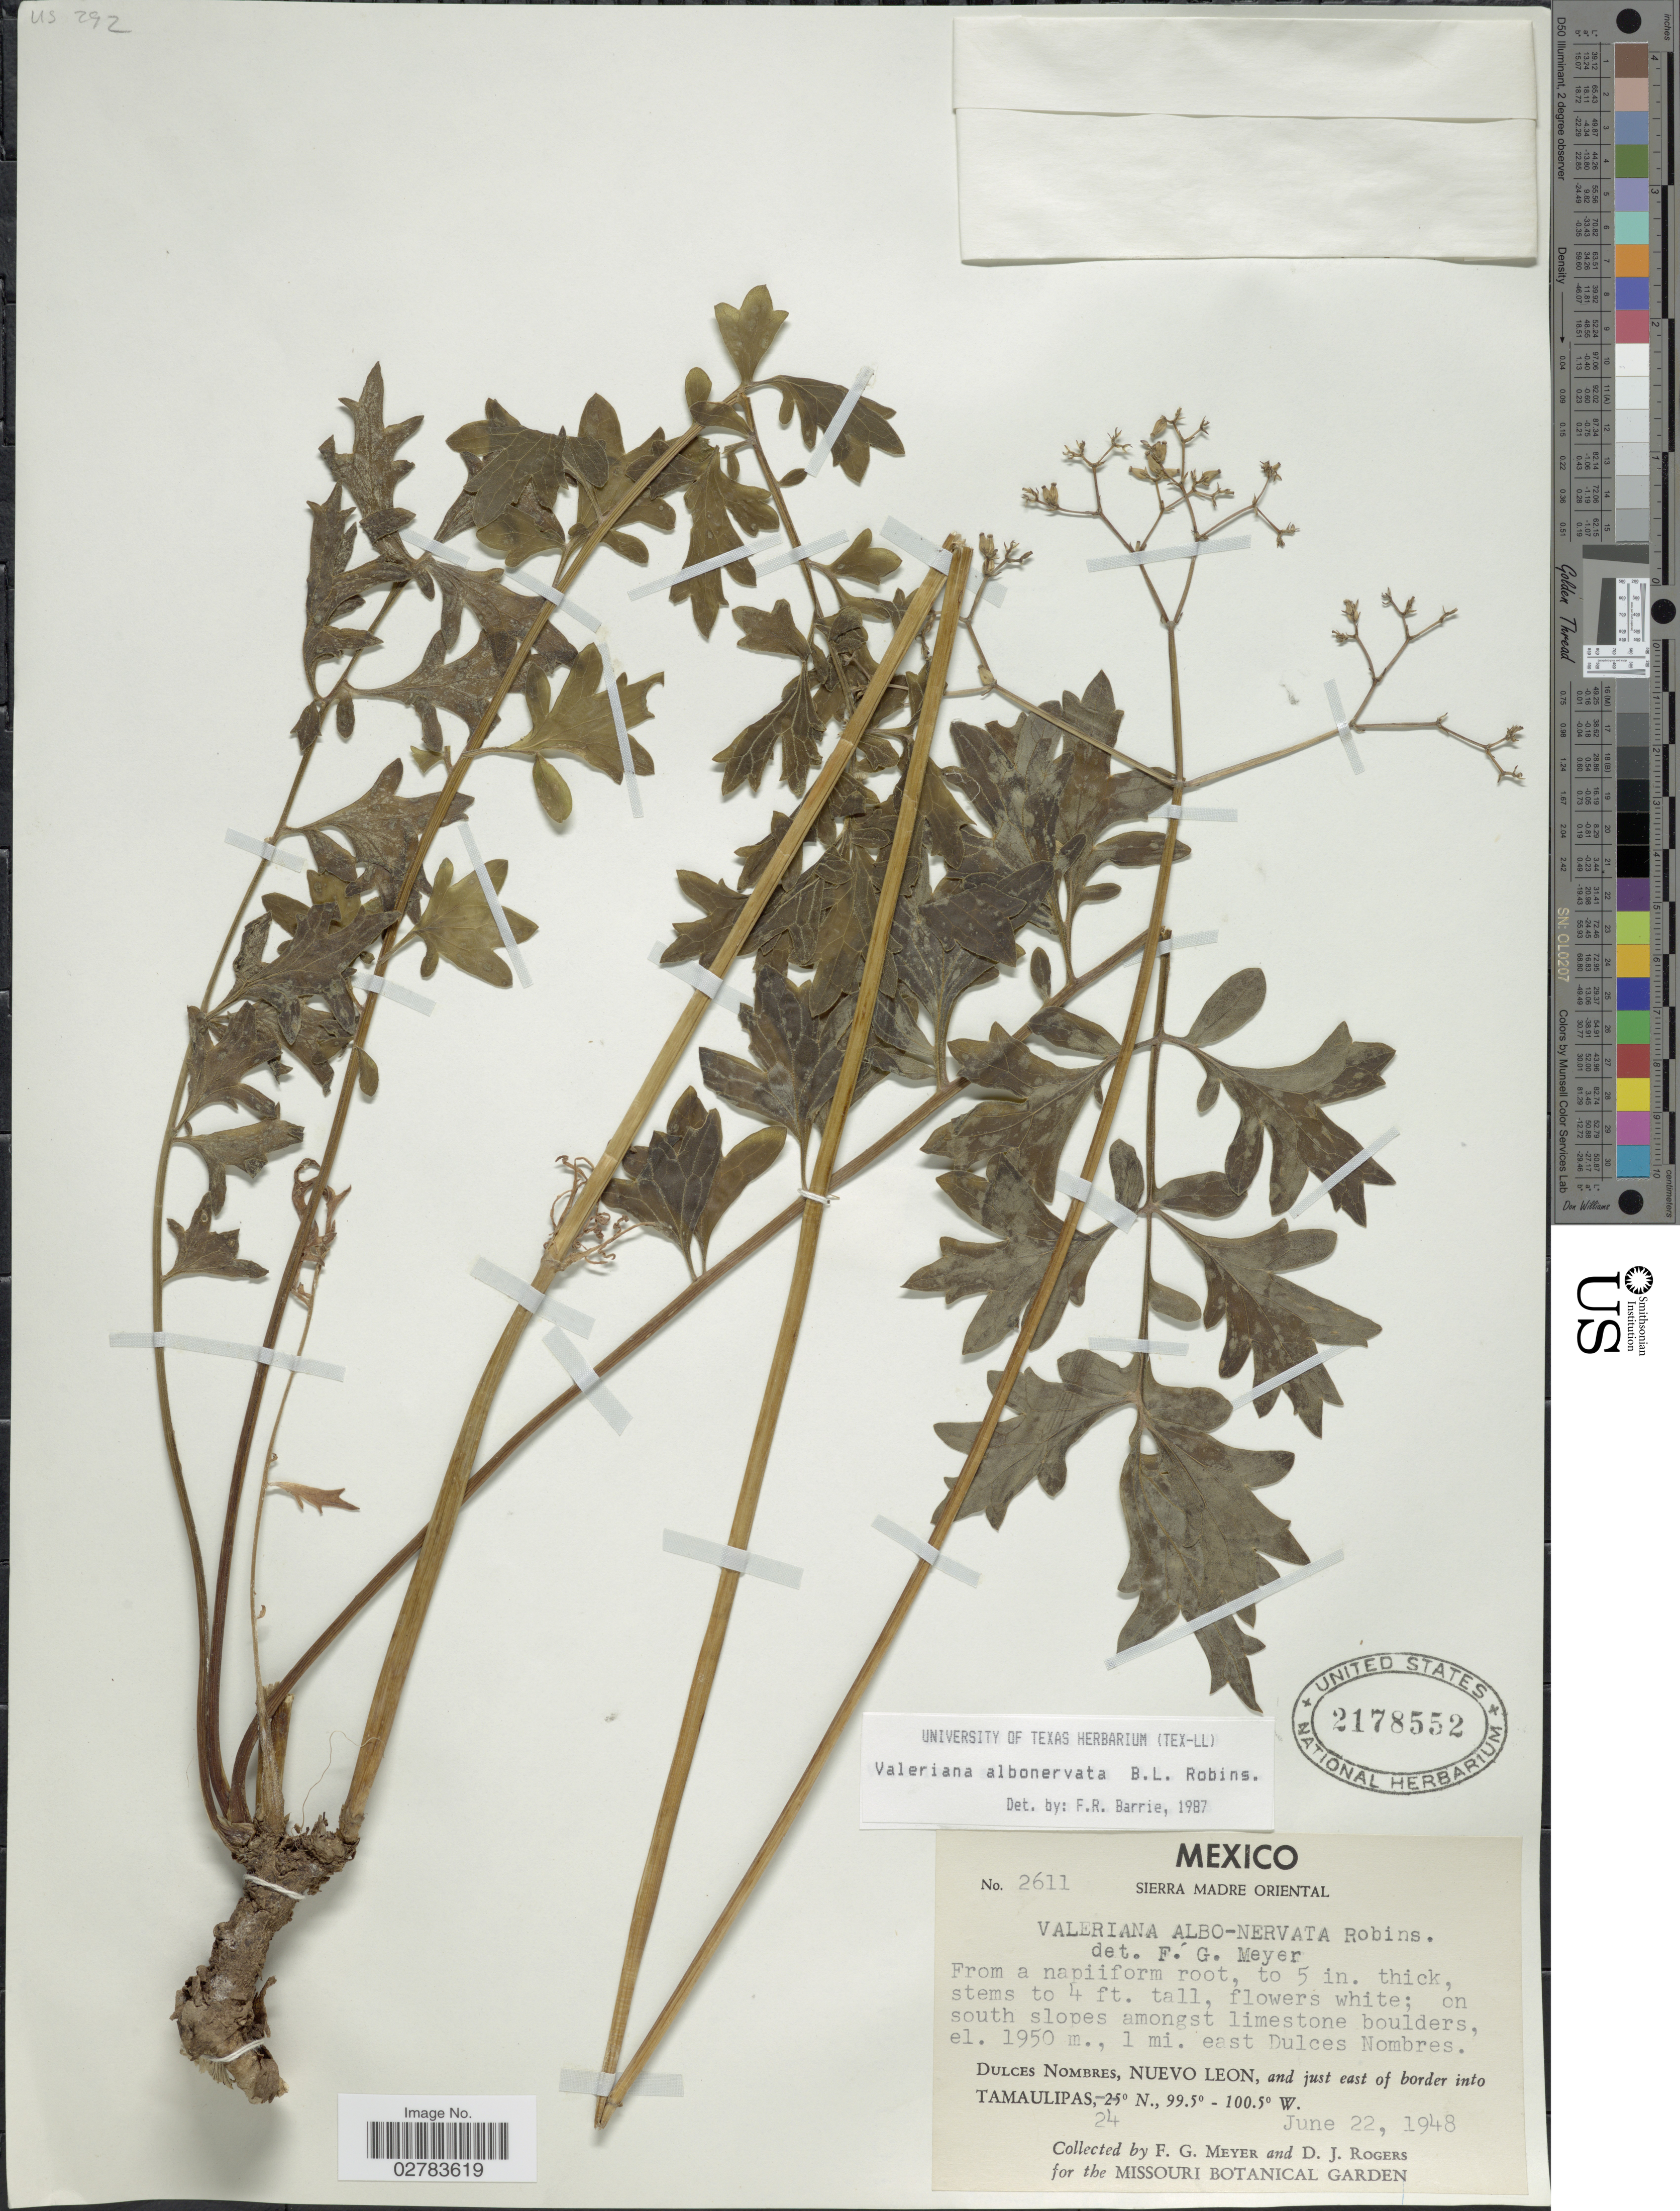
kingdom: Plantae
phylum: Tracheophyta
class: Magnoliopsida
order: Dipsacales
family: Caprifoliaceae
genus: Valeriana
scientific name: Valeriana albonervata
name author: B.L. Rob.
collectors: F. G. Meyer & D. J. Rogers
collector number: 2611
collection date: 1948-06-22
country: Mexico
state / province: Nuevo León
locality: Sierra Madre Oriental, 1 mi. east Dulces Nombres, Dulces Nombres, Nuevo Leon, and just east of border into Tamaulipas.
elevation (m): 1950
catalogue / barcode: US 2178552